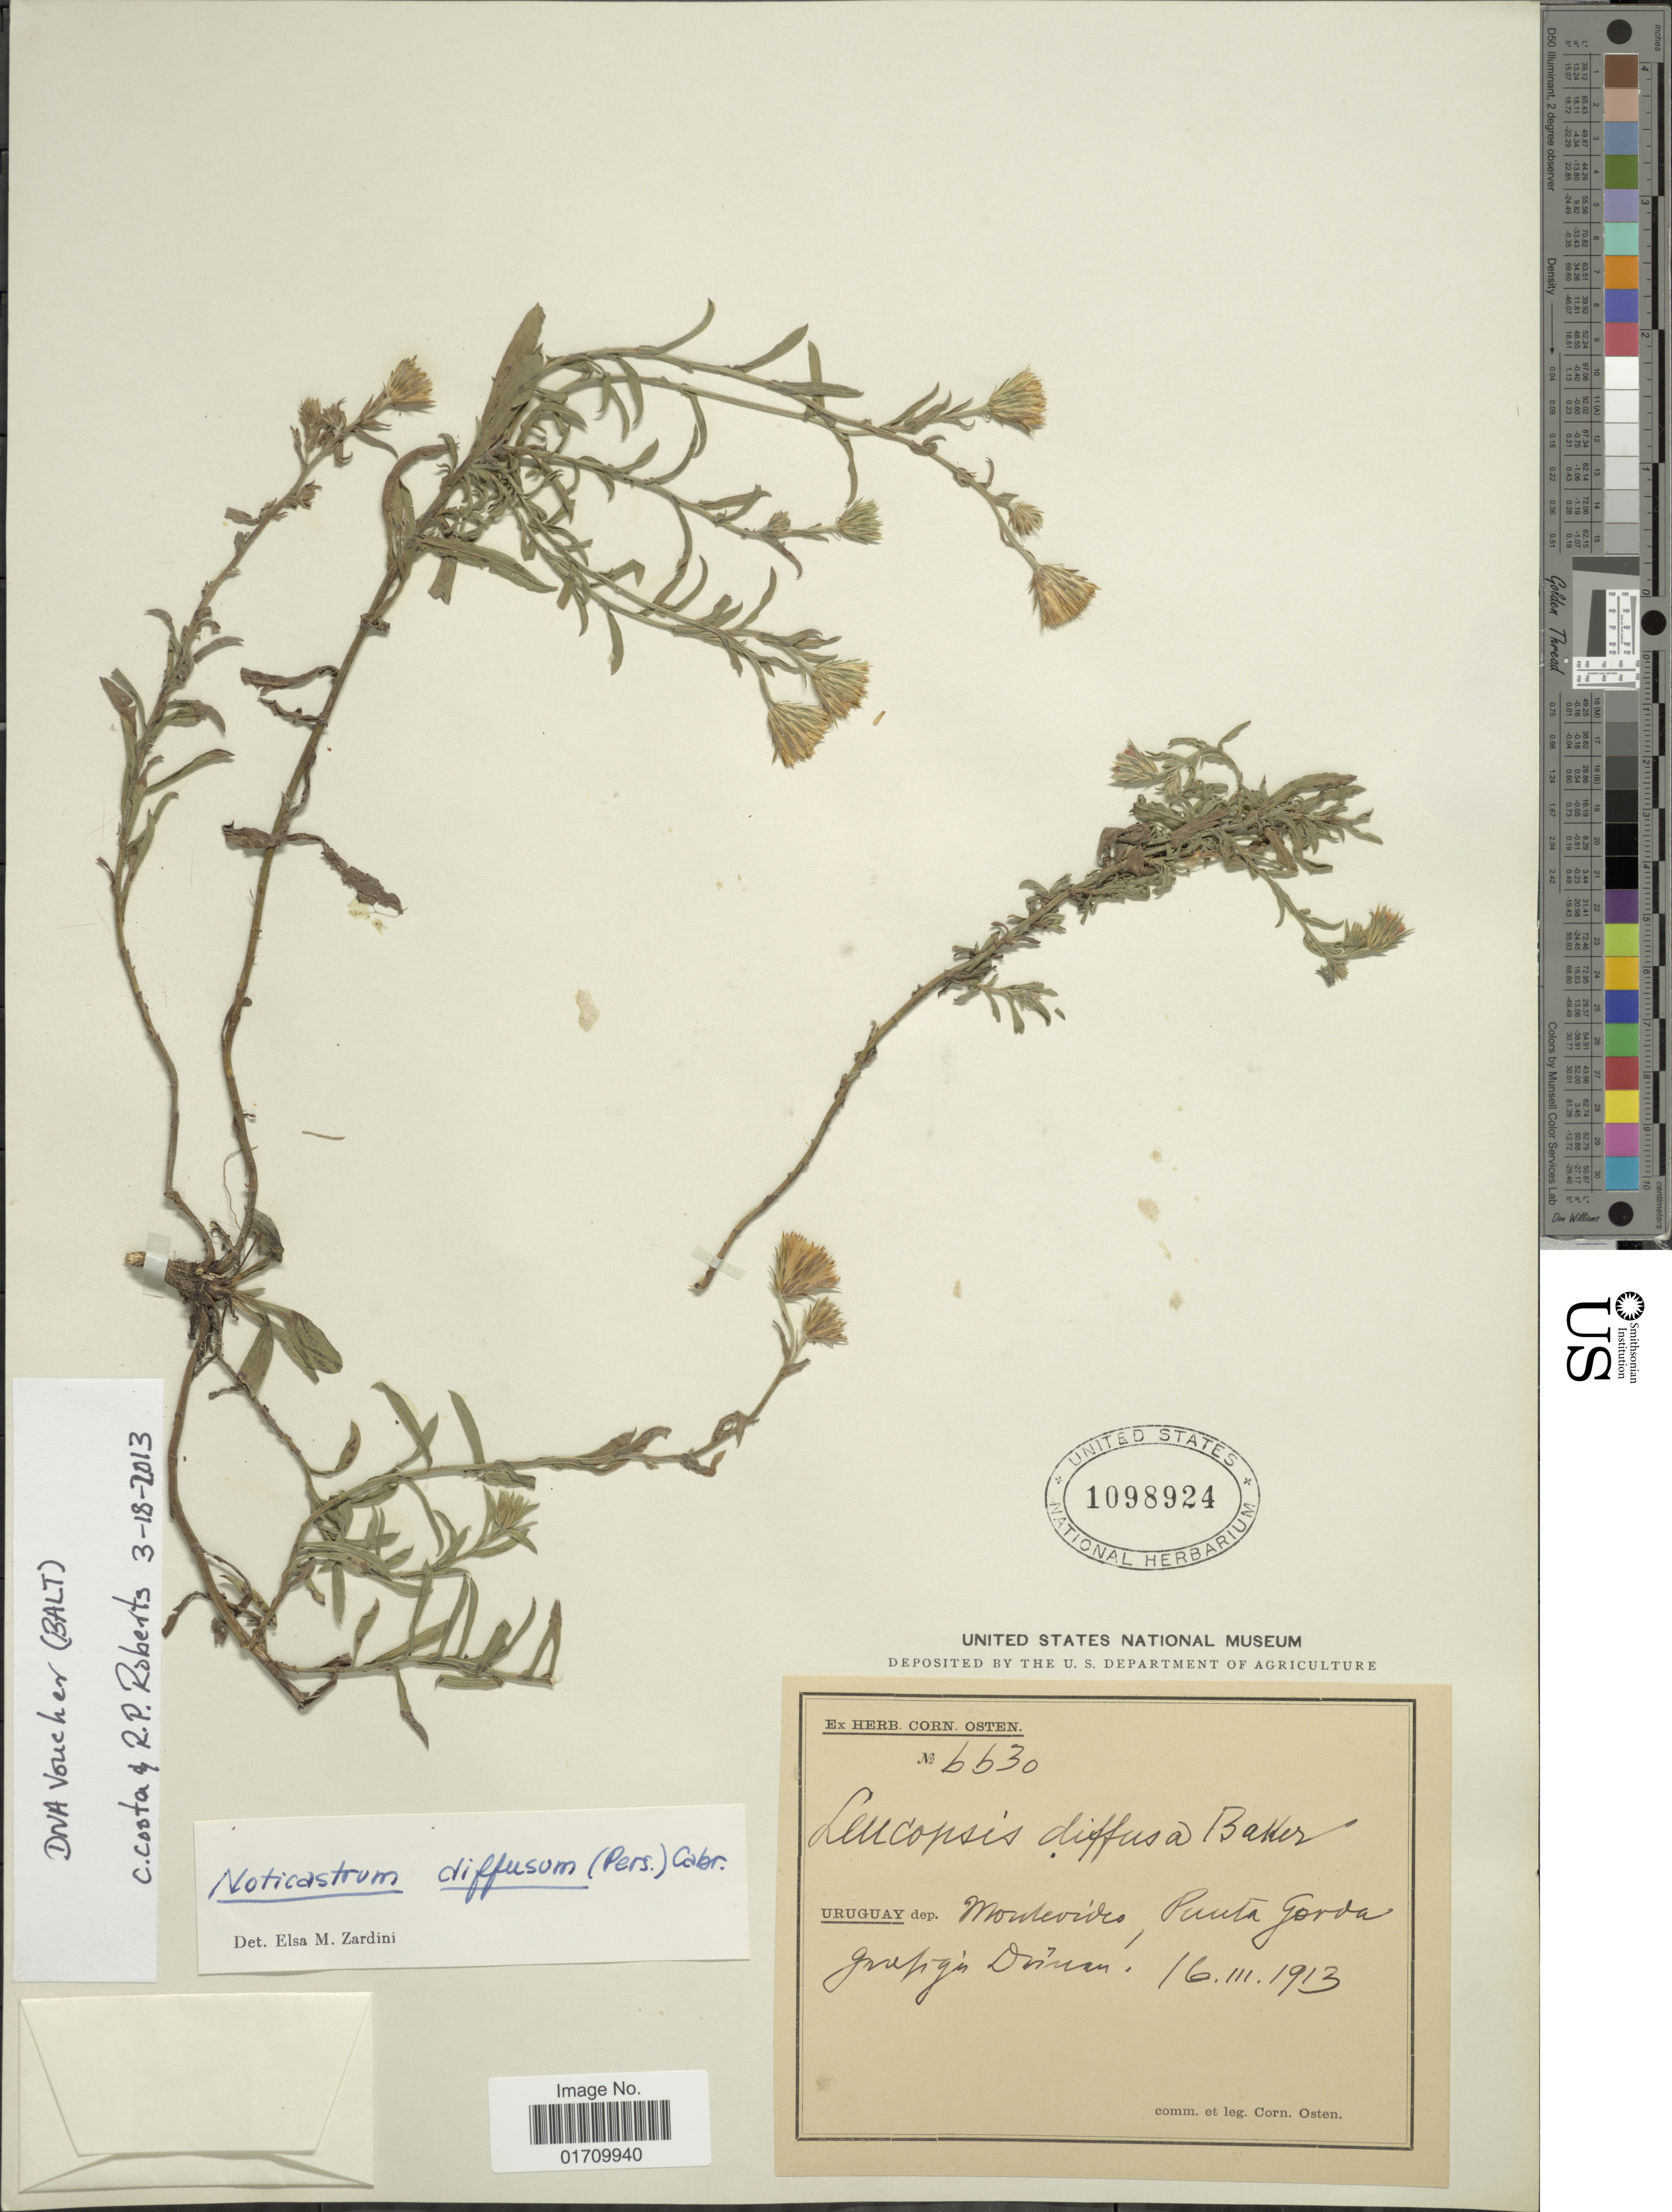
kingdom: Plantae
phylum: Tracheophyta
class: Magnoliopsida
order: Asterales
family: Asteraceae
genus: Noticastrum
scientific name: Noticastrum diffusum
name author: (Pers.) Cabrera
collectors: C. Osten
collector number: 6630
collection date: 1913-03-16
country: Uruguay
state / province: Montevideo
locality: Punta Gorda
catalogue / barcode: US 1098924